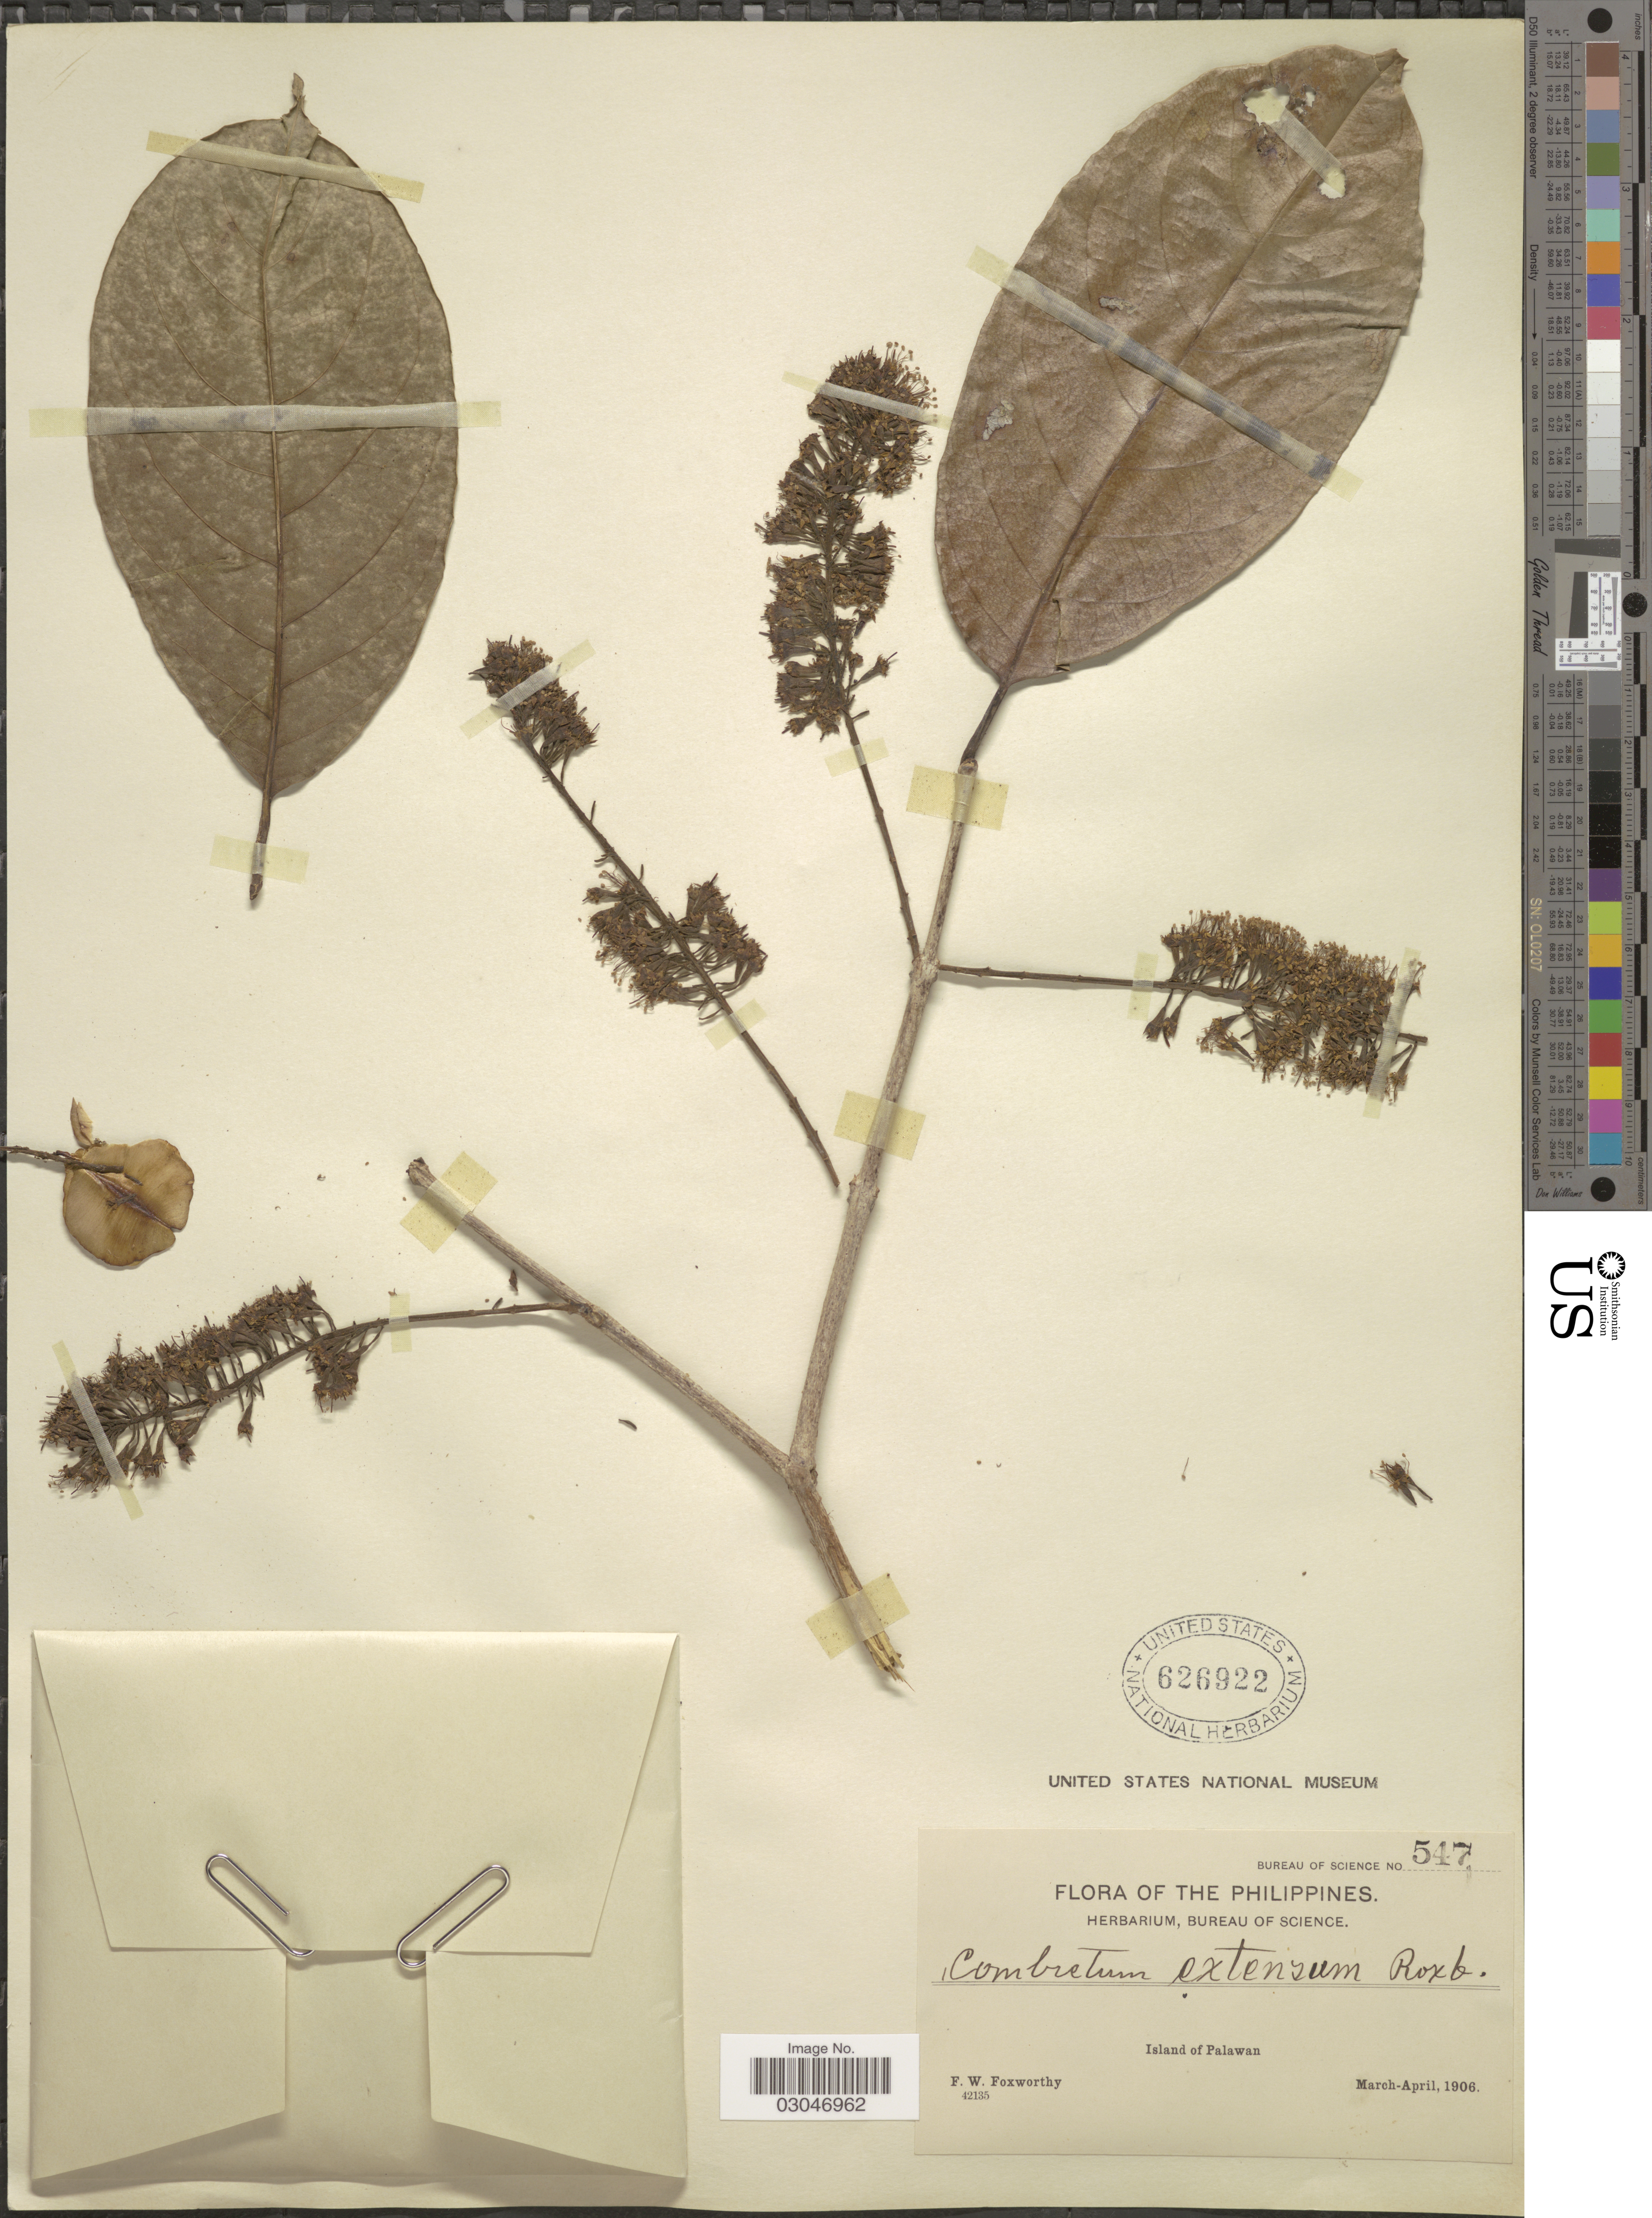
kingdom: Plantae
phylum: Tracheophyta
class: Magnoliopsida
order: Myrtales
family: Combretaceae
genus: Combretum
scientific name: Combretum extensum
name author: Roxb.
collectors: F. W. Foxworthy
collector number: Bureau of Science 547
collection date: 1906-03/1906-04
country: Philippines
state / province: Mimaropa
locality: Island of Palawan.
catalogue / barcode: US 626922